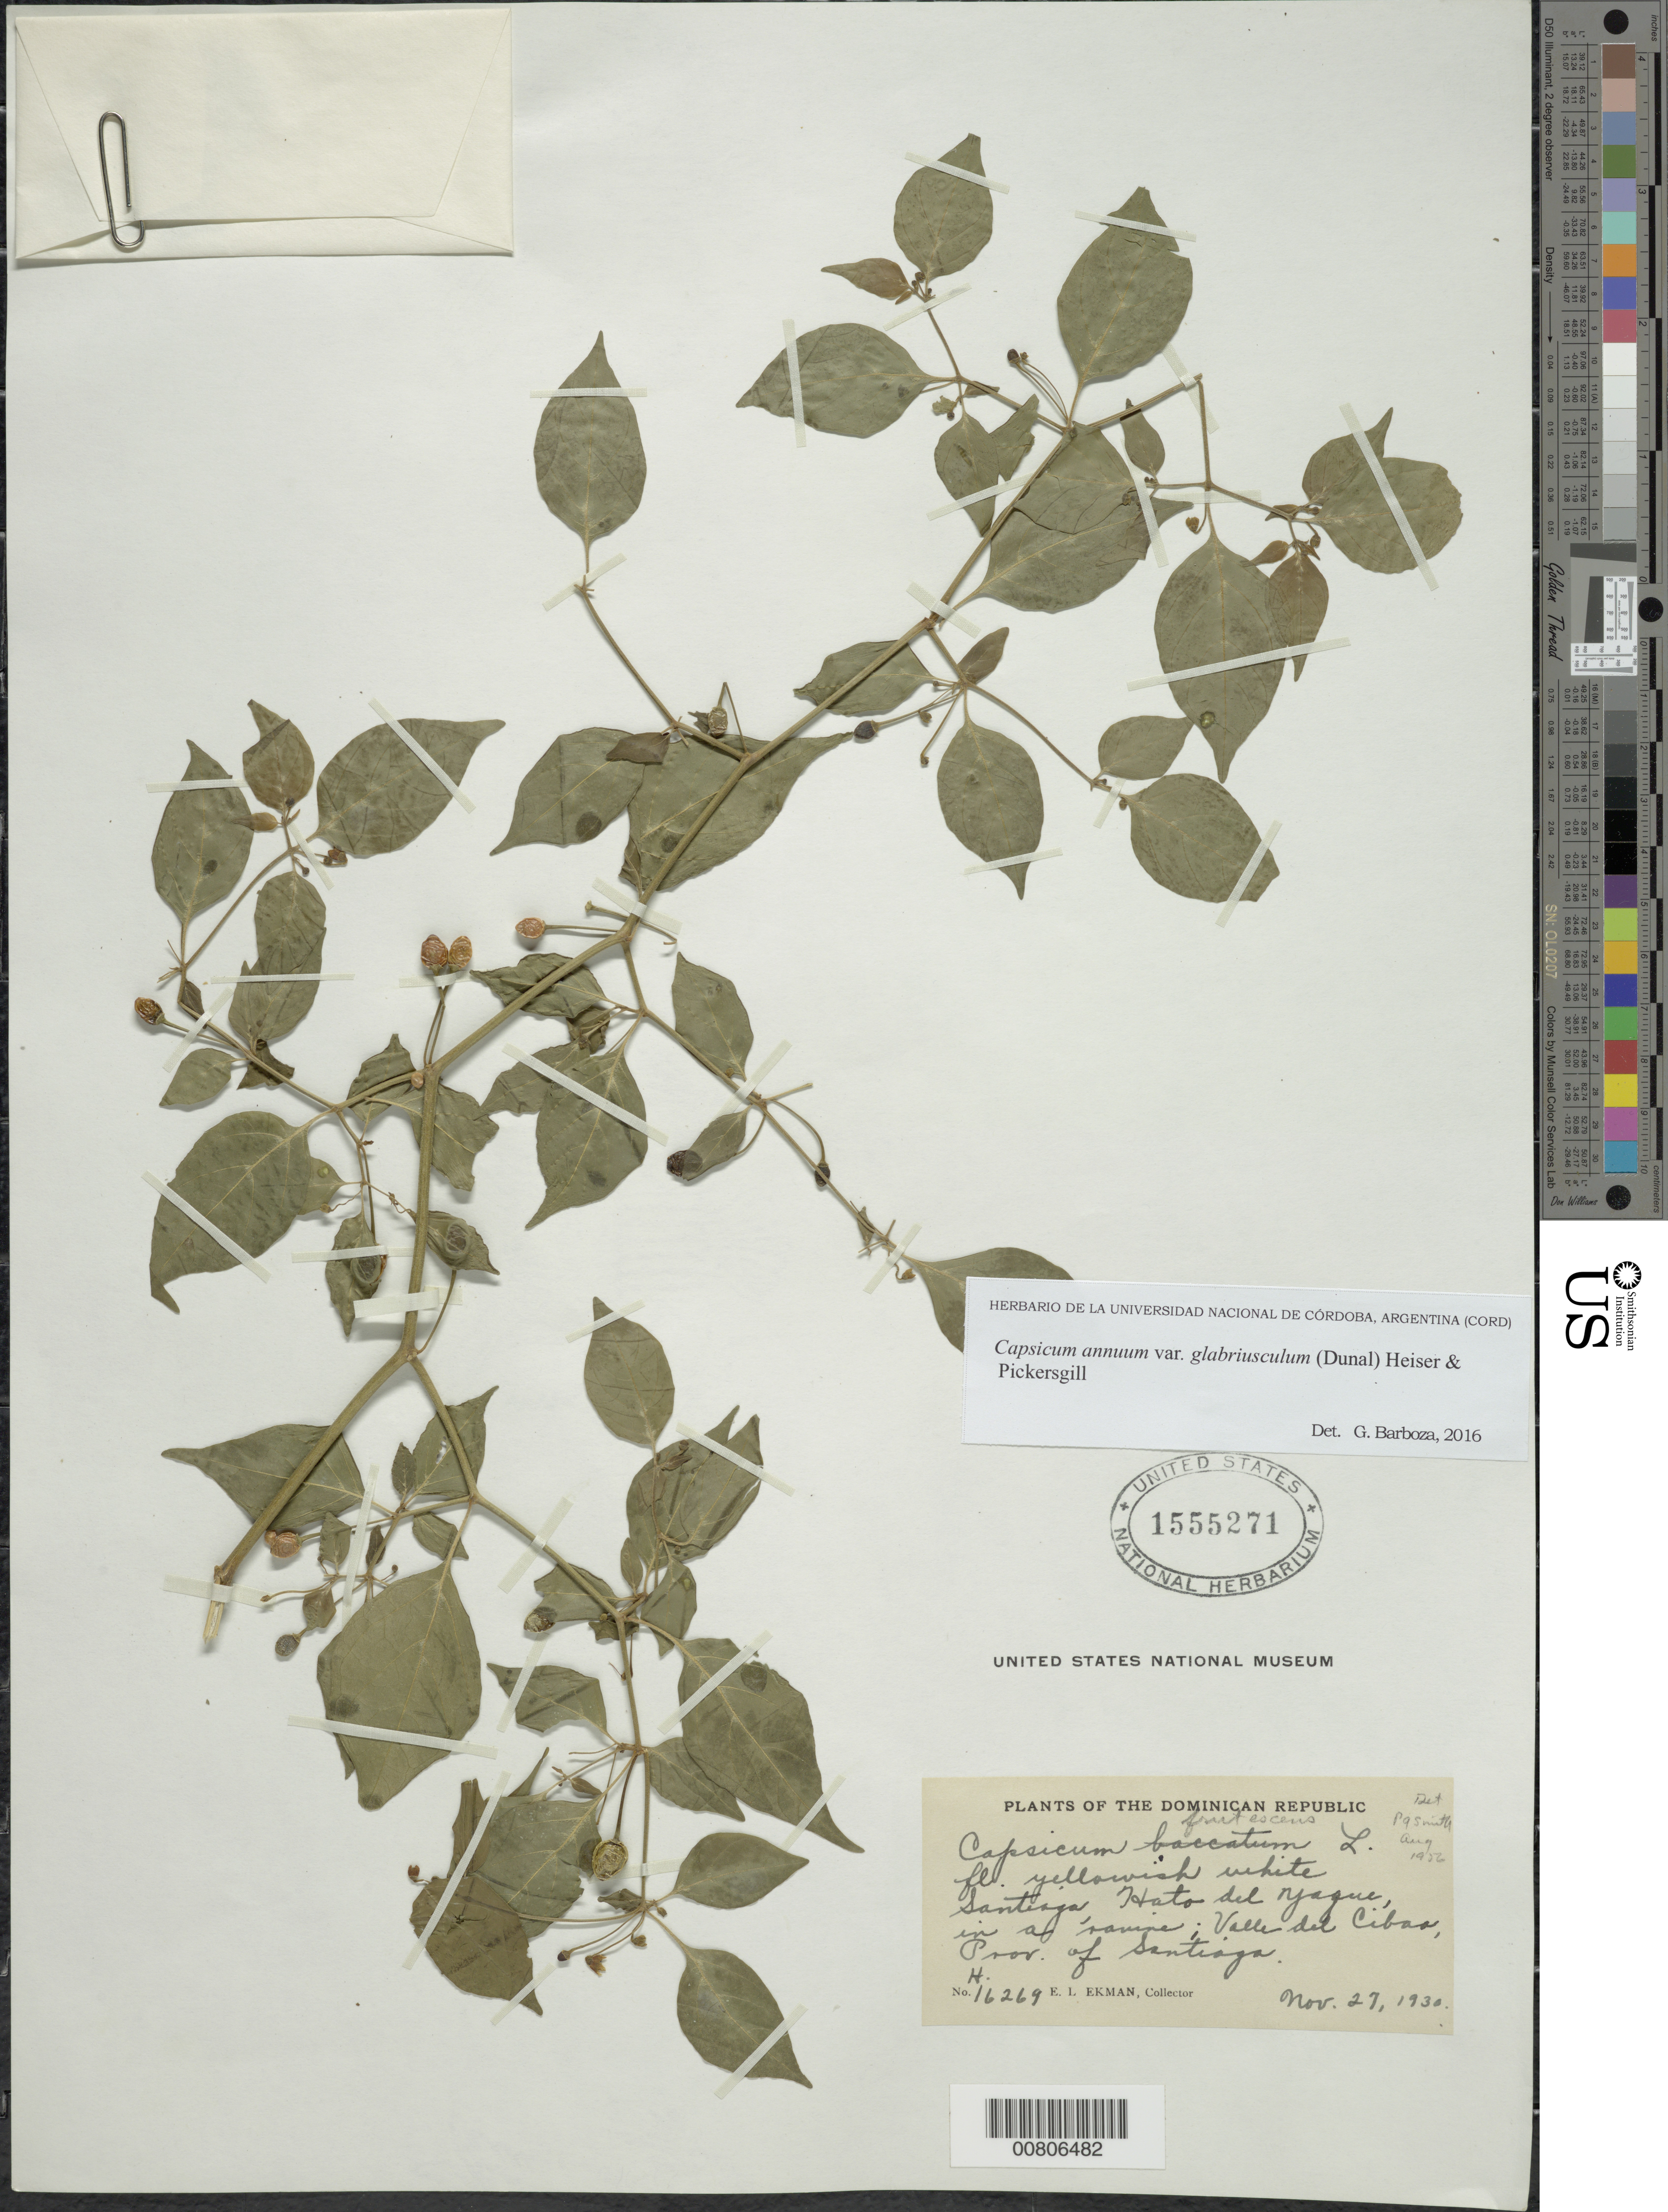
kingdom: Plantae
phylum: Tracheophyta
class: Magnoliopsida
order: Solanales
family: Solanaceae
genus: Capsicum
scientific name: Capsicum annuum var. glabriusculum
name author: (Dunal) Heiser & Pickersgill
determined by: Barboza, G. E., (CORD), Museo Botanico - Cordoba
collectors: E. L. Ekman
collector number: H 16269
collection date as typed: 27 Nov 1930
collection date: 1930-11-27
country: Dominican Republic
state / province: Santiago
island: Hispaniola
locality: Hato del Yaque, Valle del Cibao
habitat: In a ravine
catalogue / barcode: US 1555271